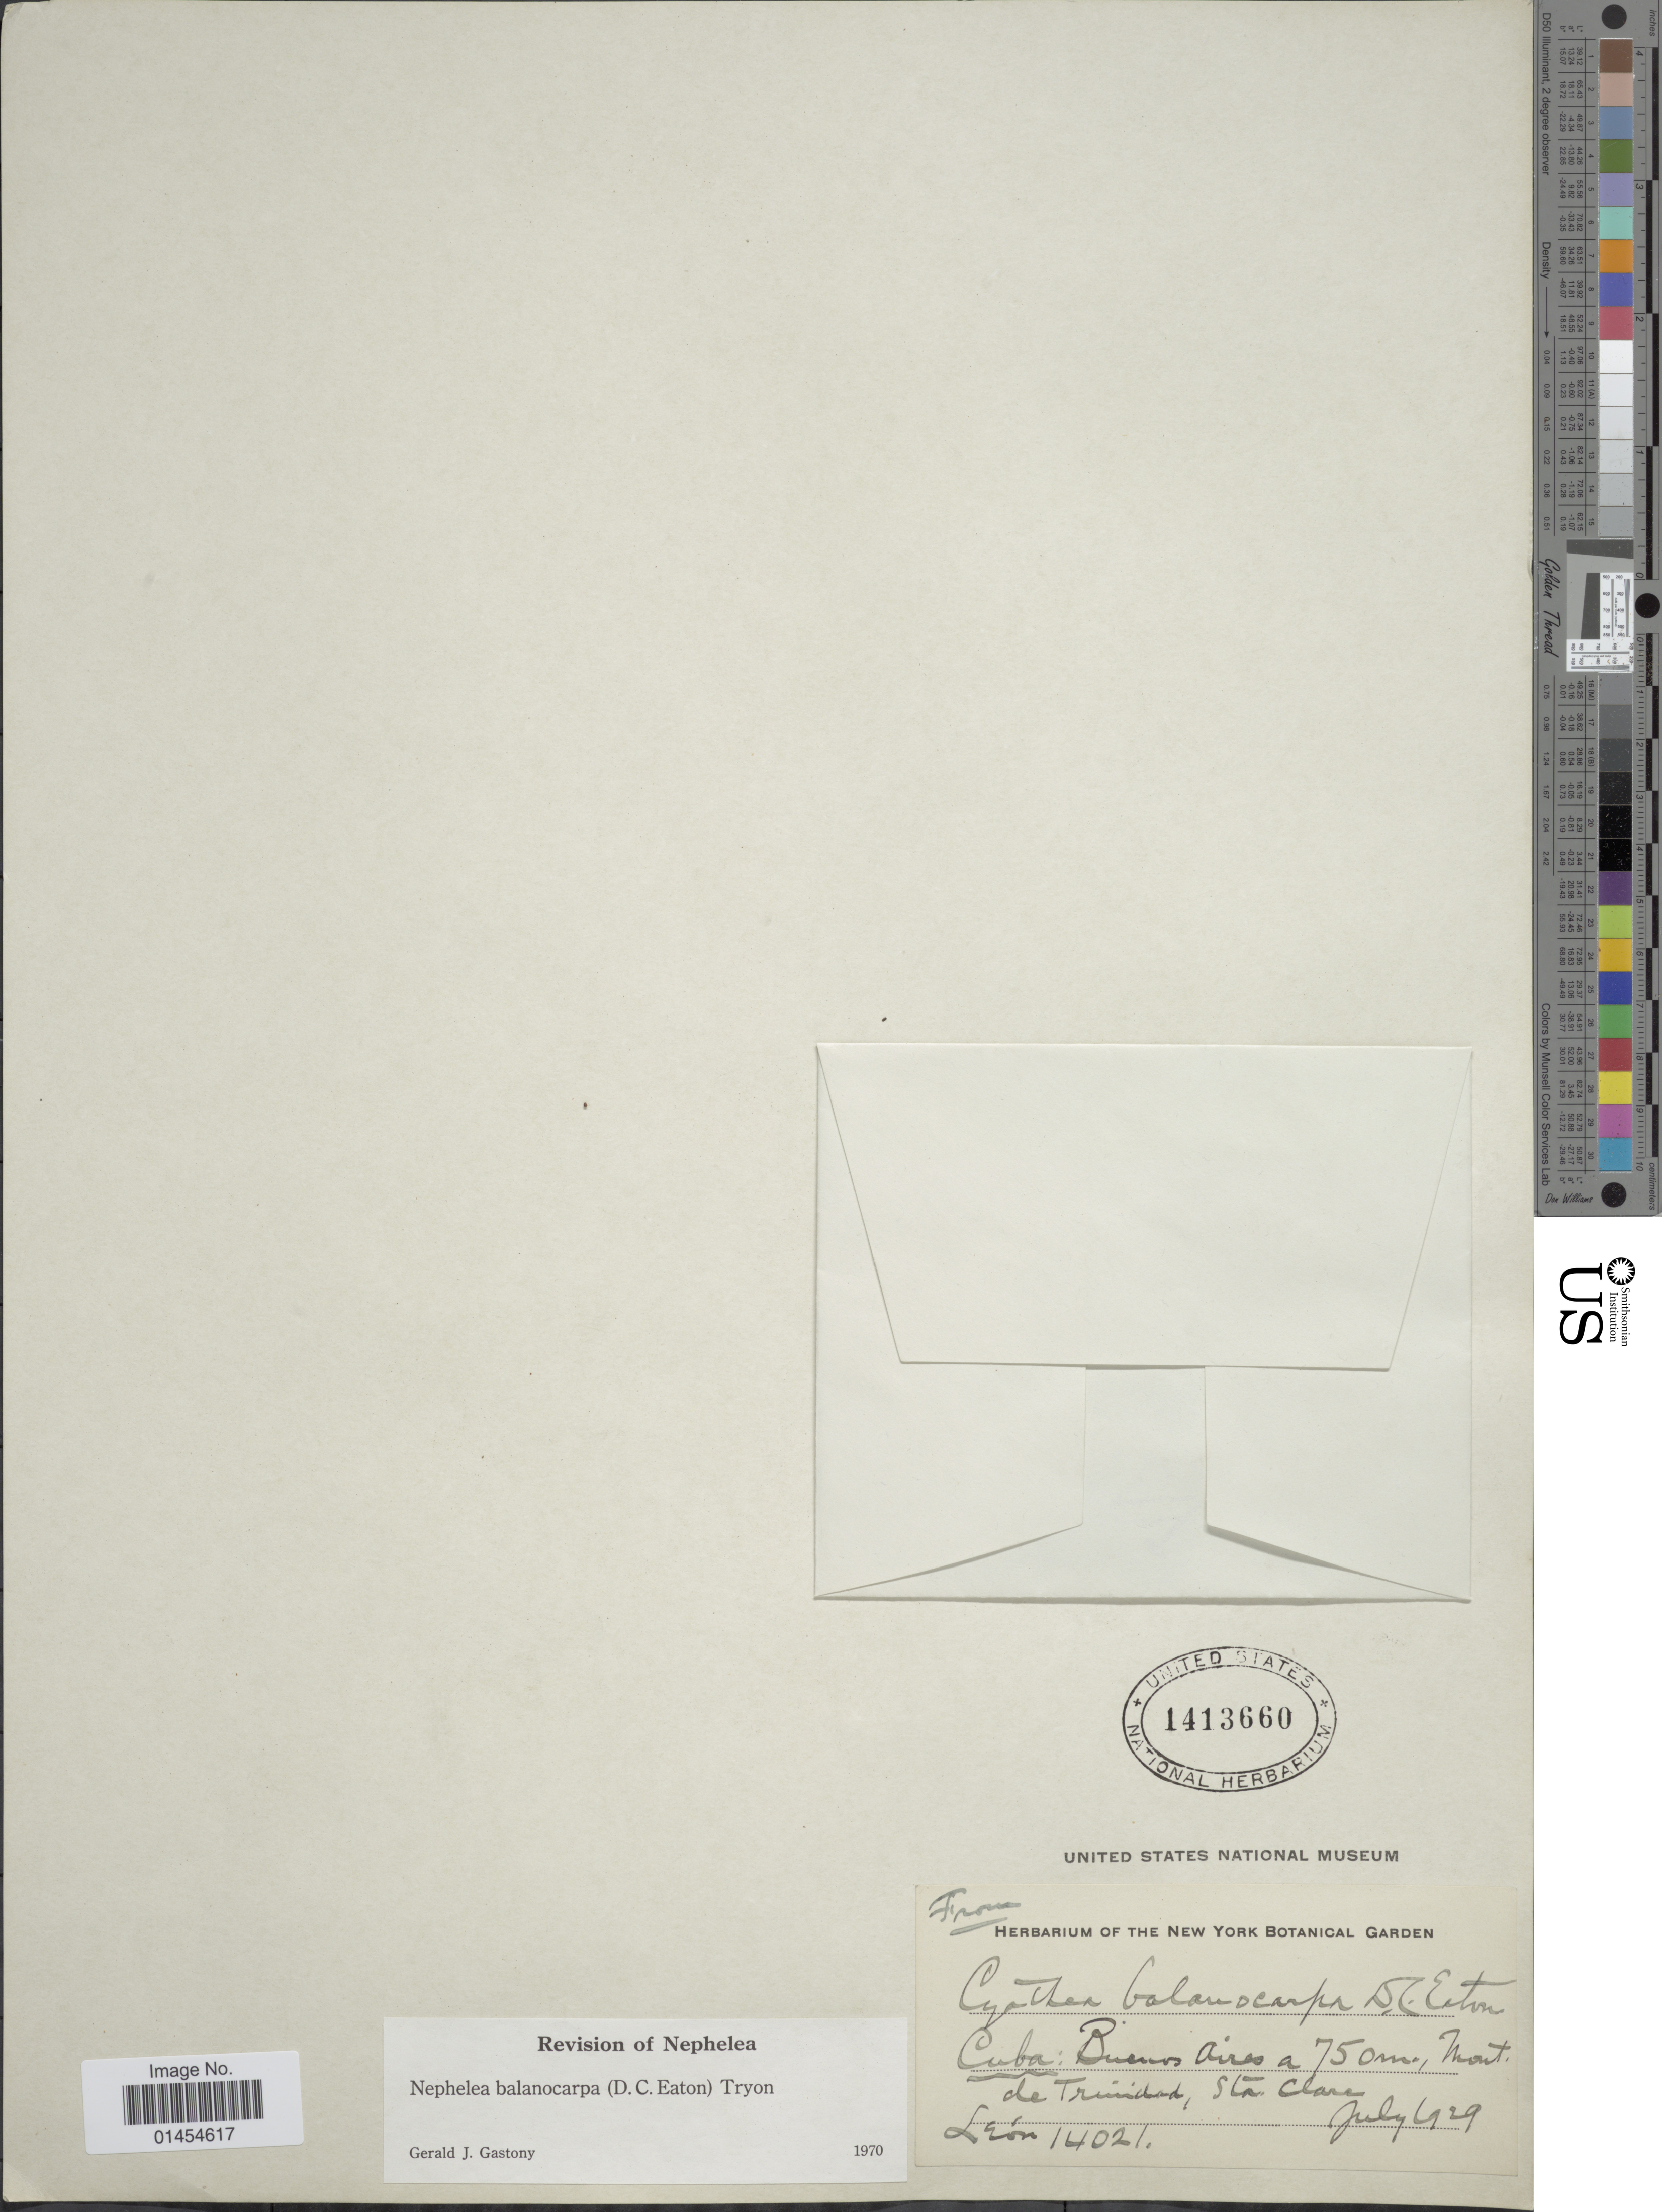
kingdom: Plantae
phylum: Tracheophyta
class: Polypodiopsida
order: Cyatheales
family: Cyatheaceae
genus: Alsophila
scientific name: Alsophila balanocarpa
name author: (D.C. Eaton) D.S. Conant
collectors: -. León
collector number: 14021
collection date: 1929-07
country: Cuba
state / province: Las Villas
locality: Buenos Aires, Mont. de Trinidad, Sta. Clara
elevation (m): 750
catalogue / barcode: US 1413660